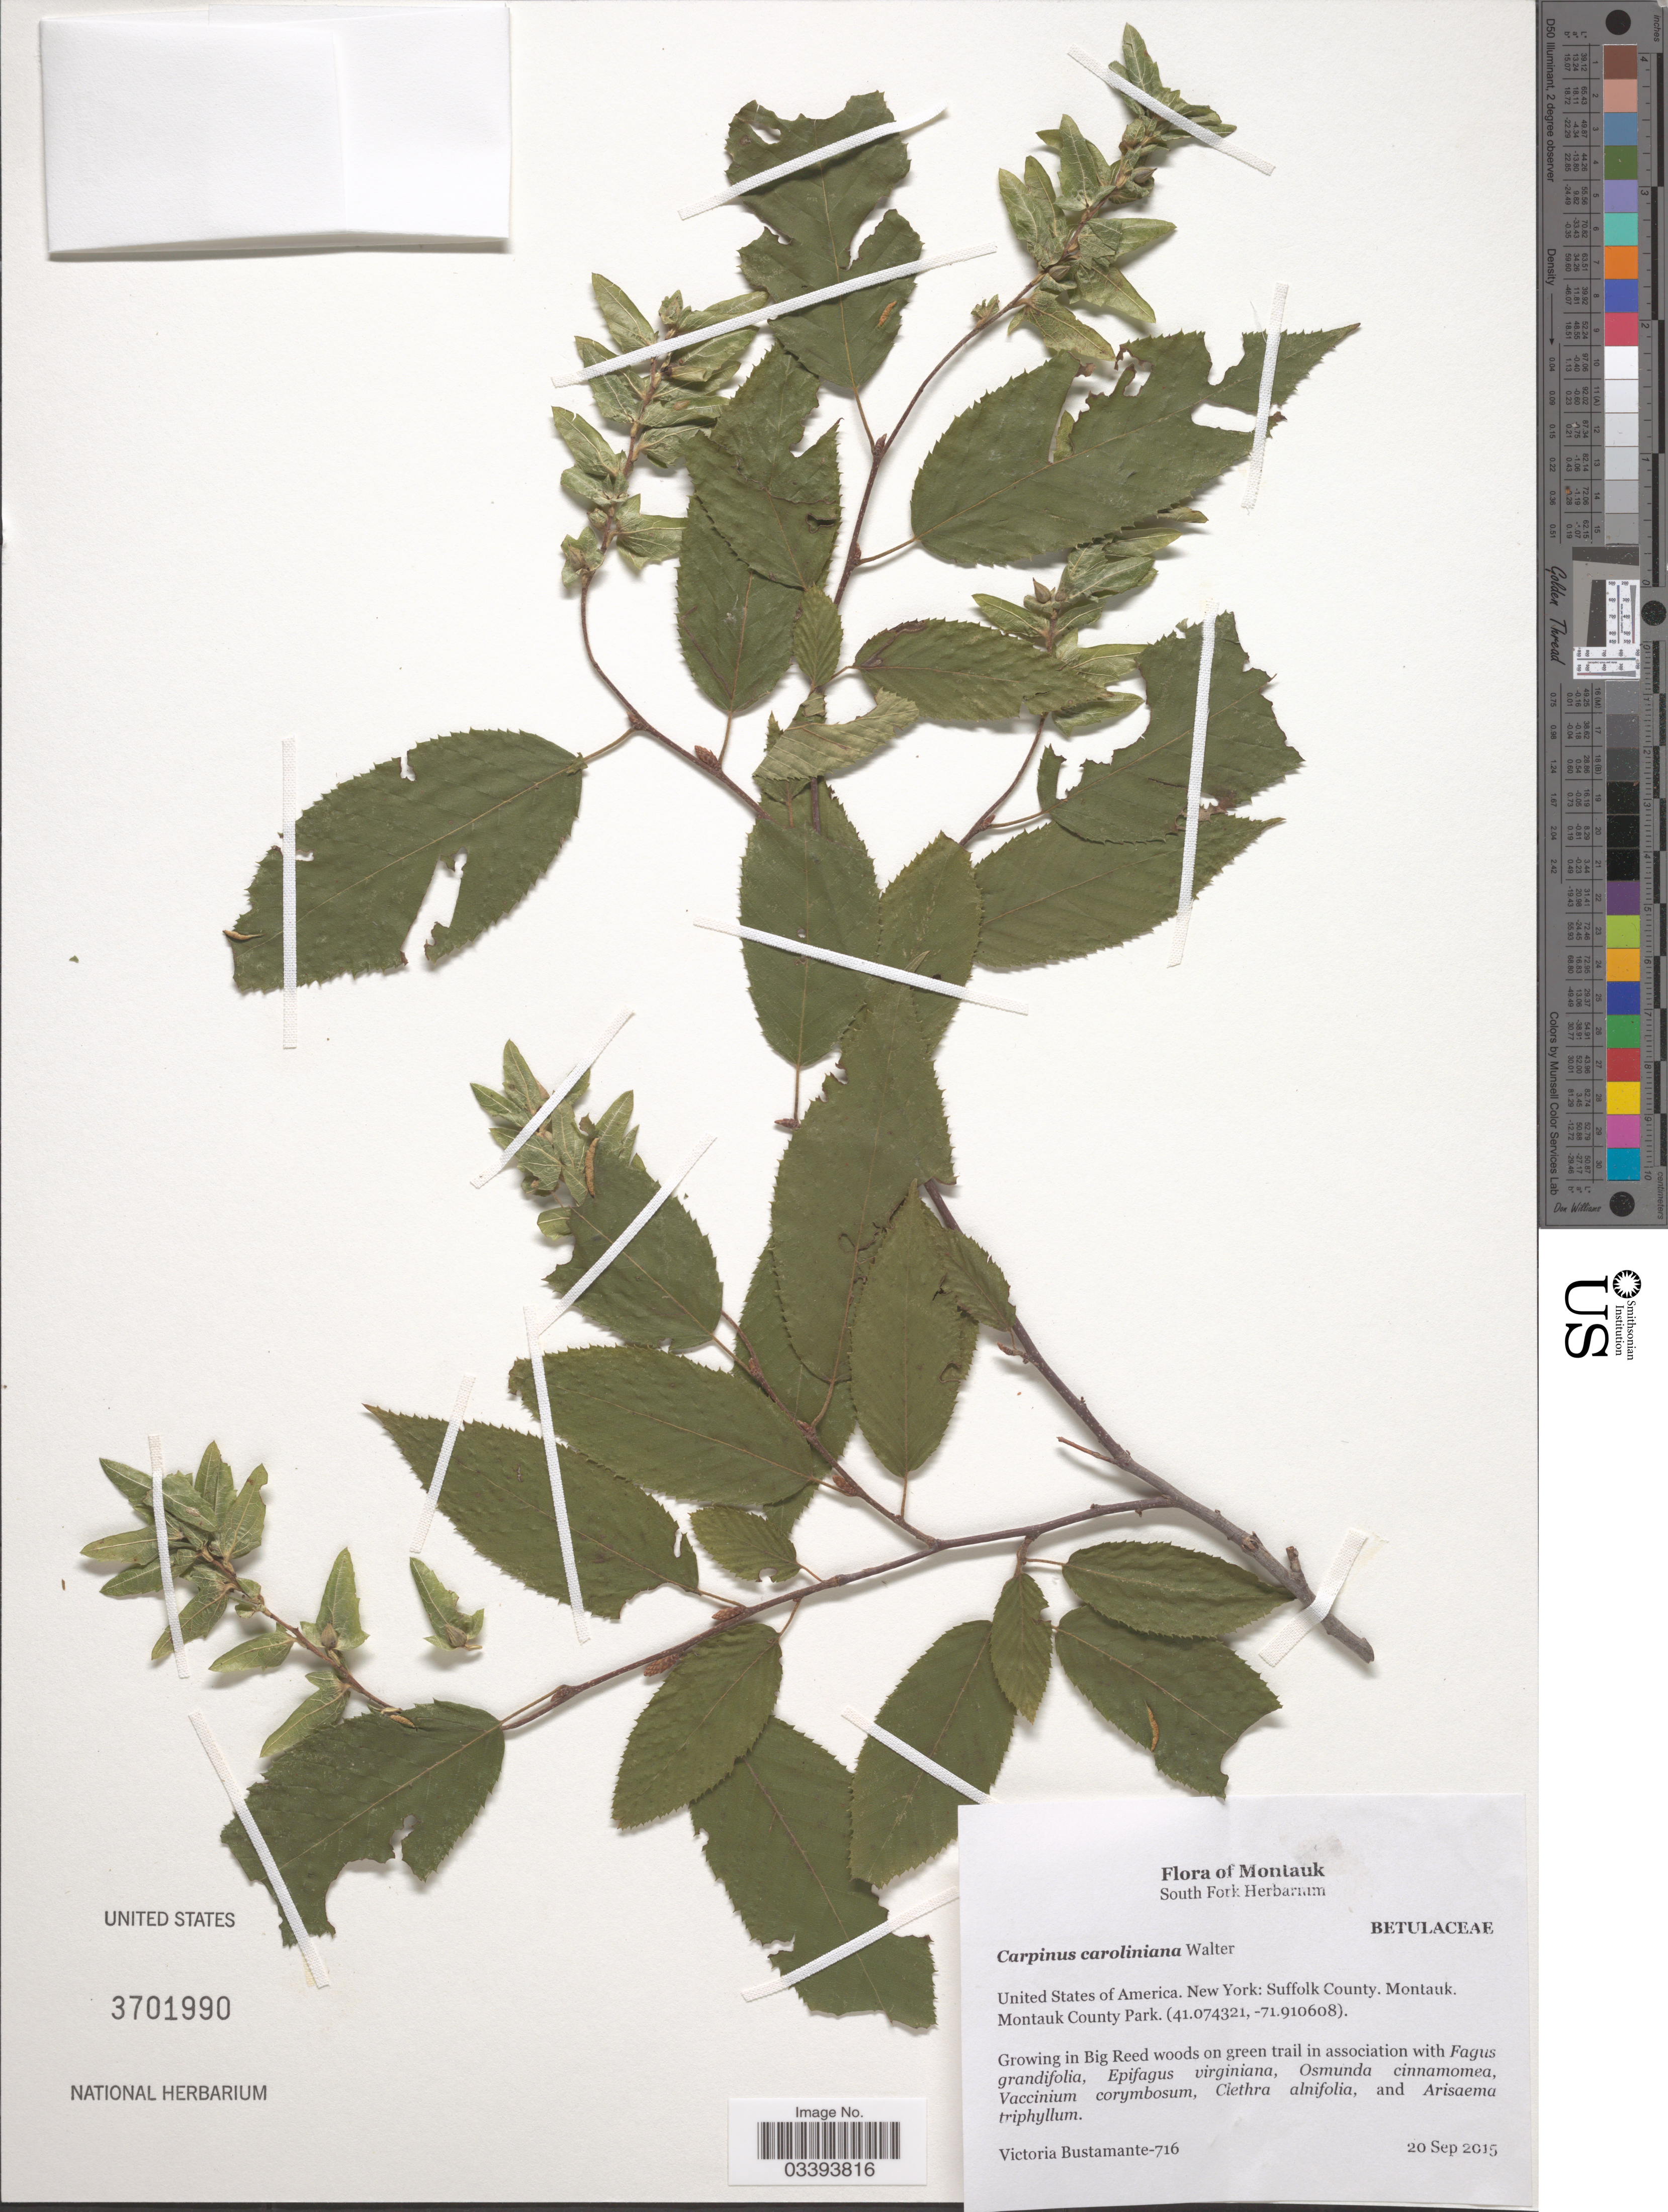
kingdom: Plantae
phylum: Tracheophyta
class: Magnoliopsida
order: Fagales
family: Betulaceae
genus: Carpinus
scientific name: Carpinus caroliniana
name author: Walter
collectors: V. Bustamante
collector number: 716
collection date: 2015-09-20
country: United States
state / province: New York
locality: Montauk. Suffolk County, Montauk. Montauk County Park.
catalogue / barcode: US 3701990